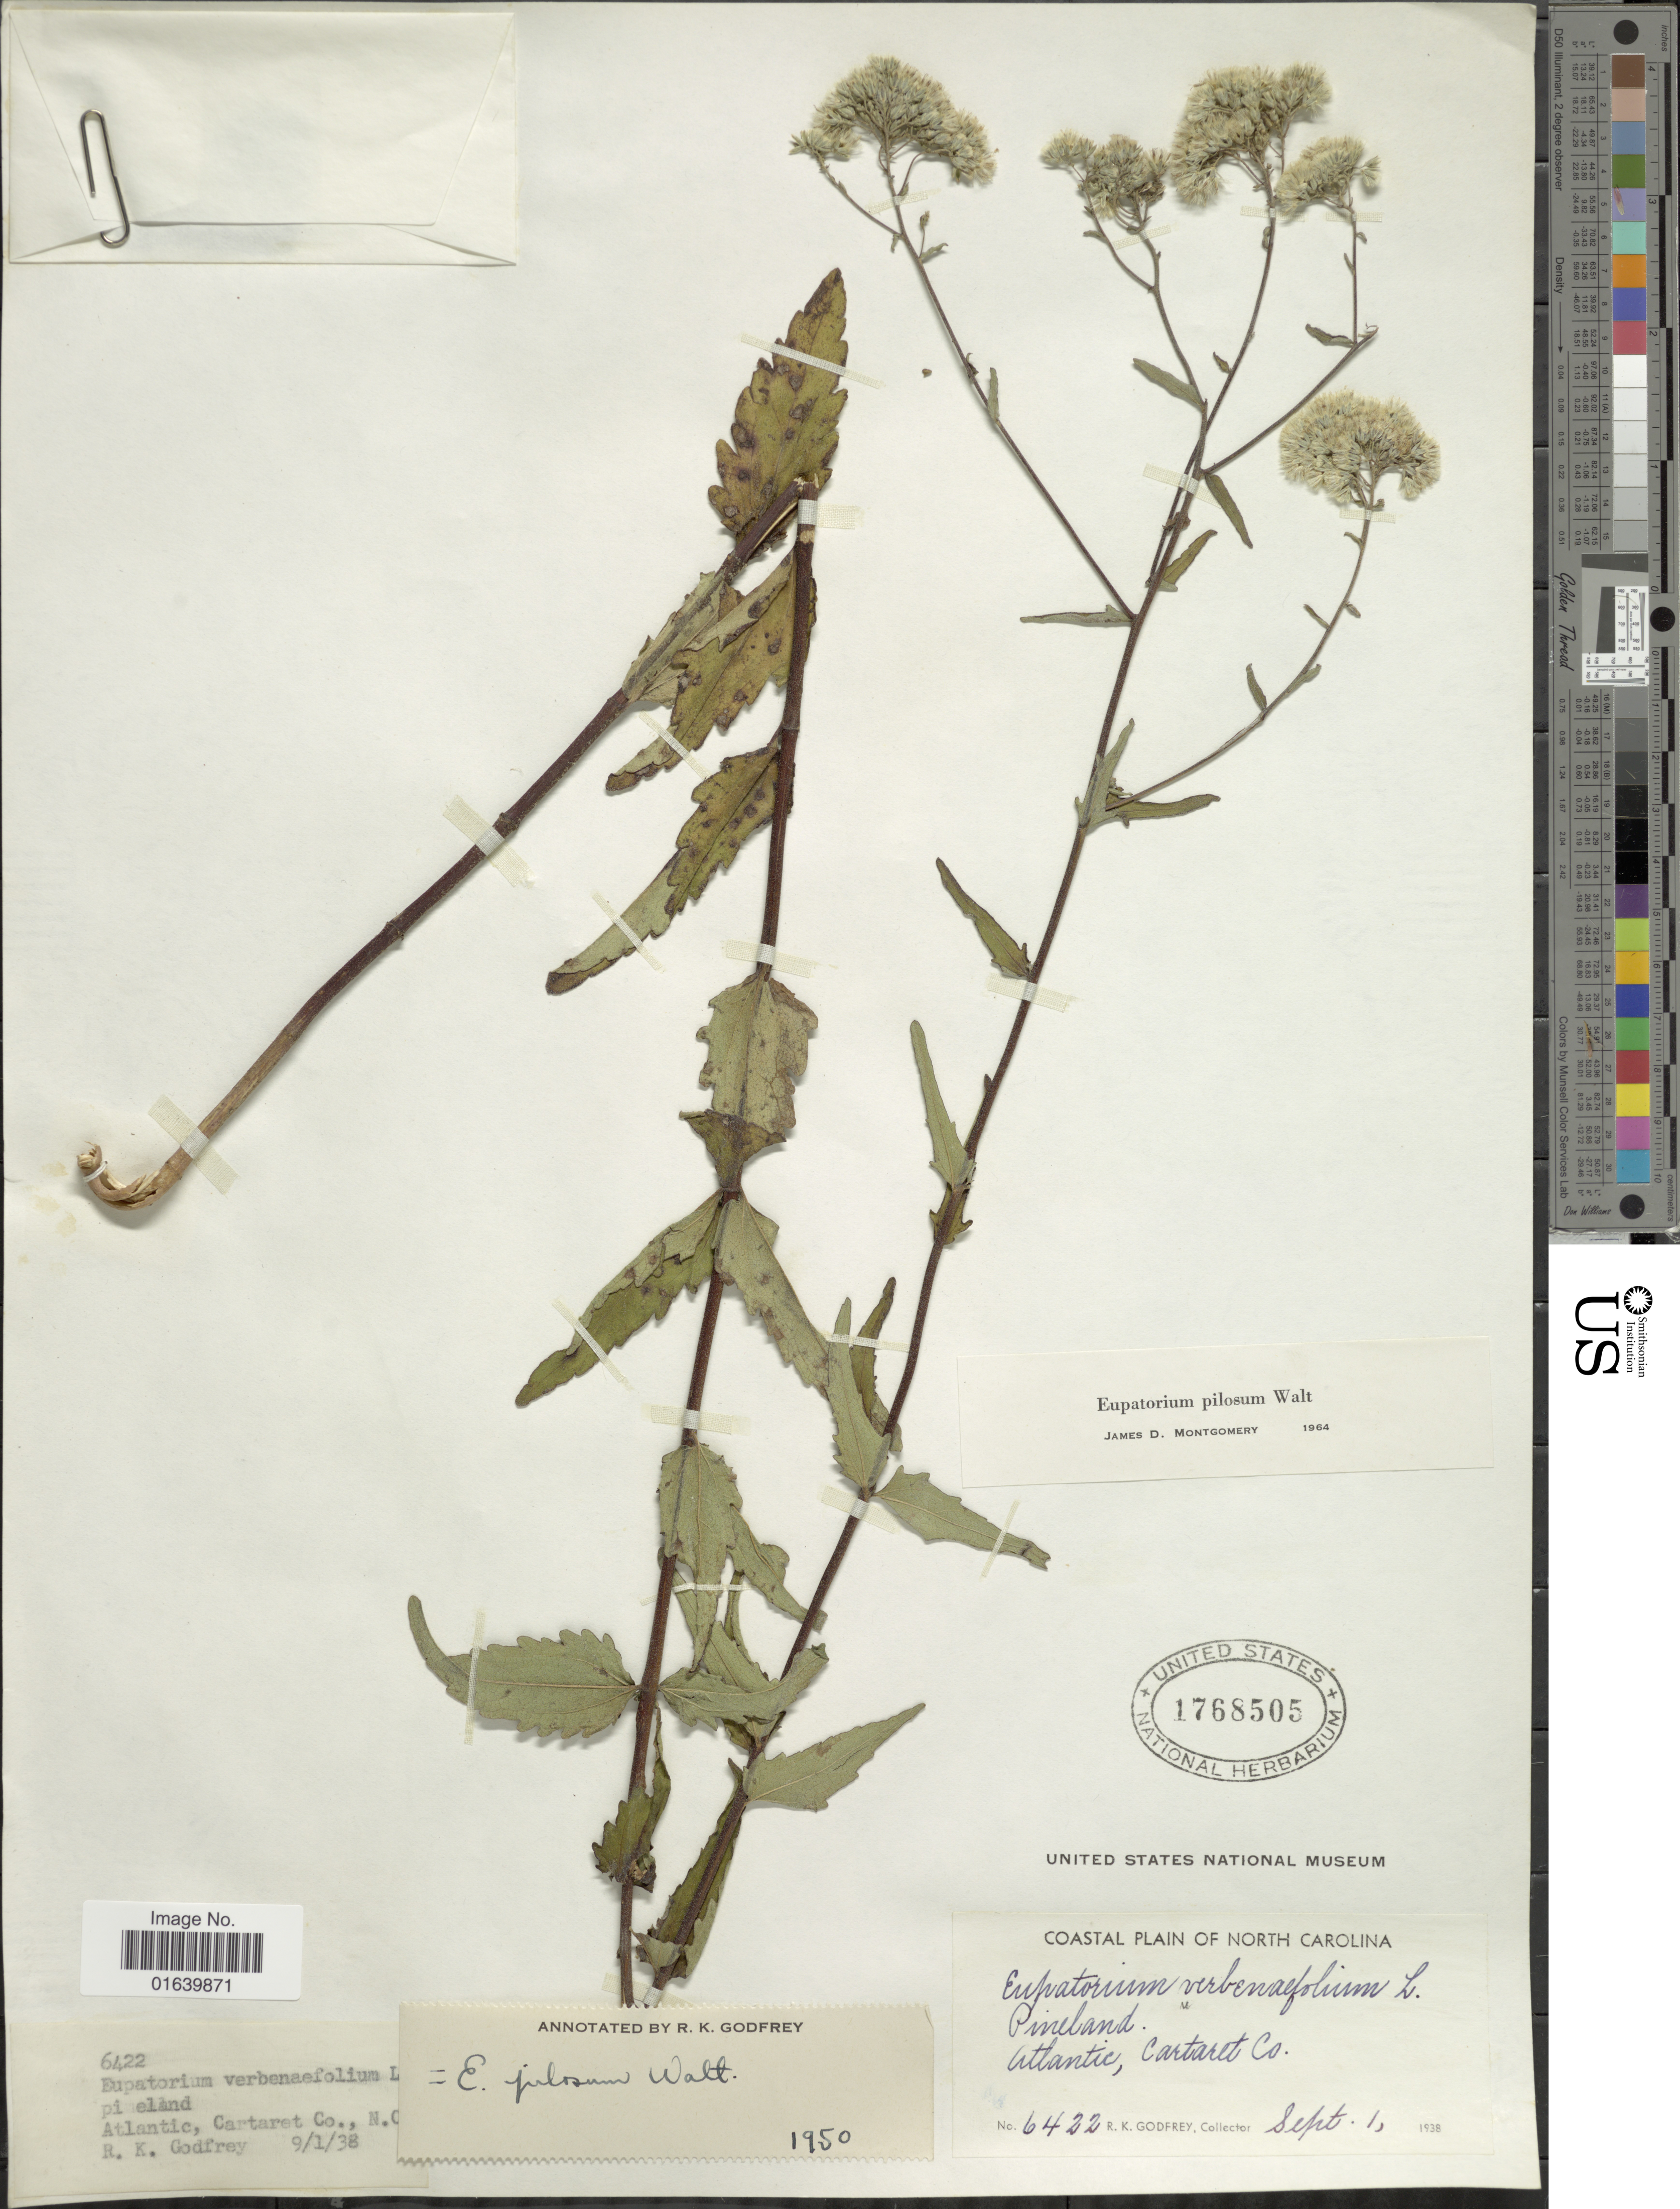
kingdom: Plantae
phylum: Tracheophyta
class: Magnoliopsida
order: Asterales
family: Asteraceae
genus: Eupatorium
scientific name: Eupatorium pilosum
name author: Walter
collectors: R. K. Godfrey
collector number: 6422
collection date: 1938-09-01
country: United States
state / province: North Carolina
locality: North Carolina, Pineland, Atlantic, Cartaret Co.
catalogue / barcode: US 1768505